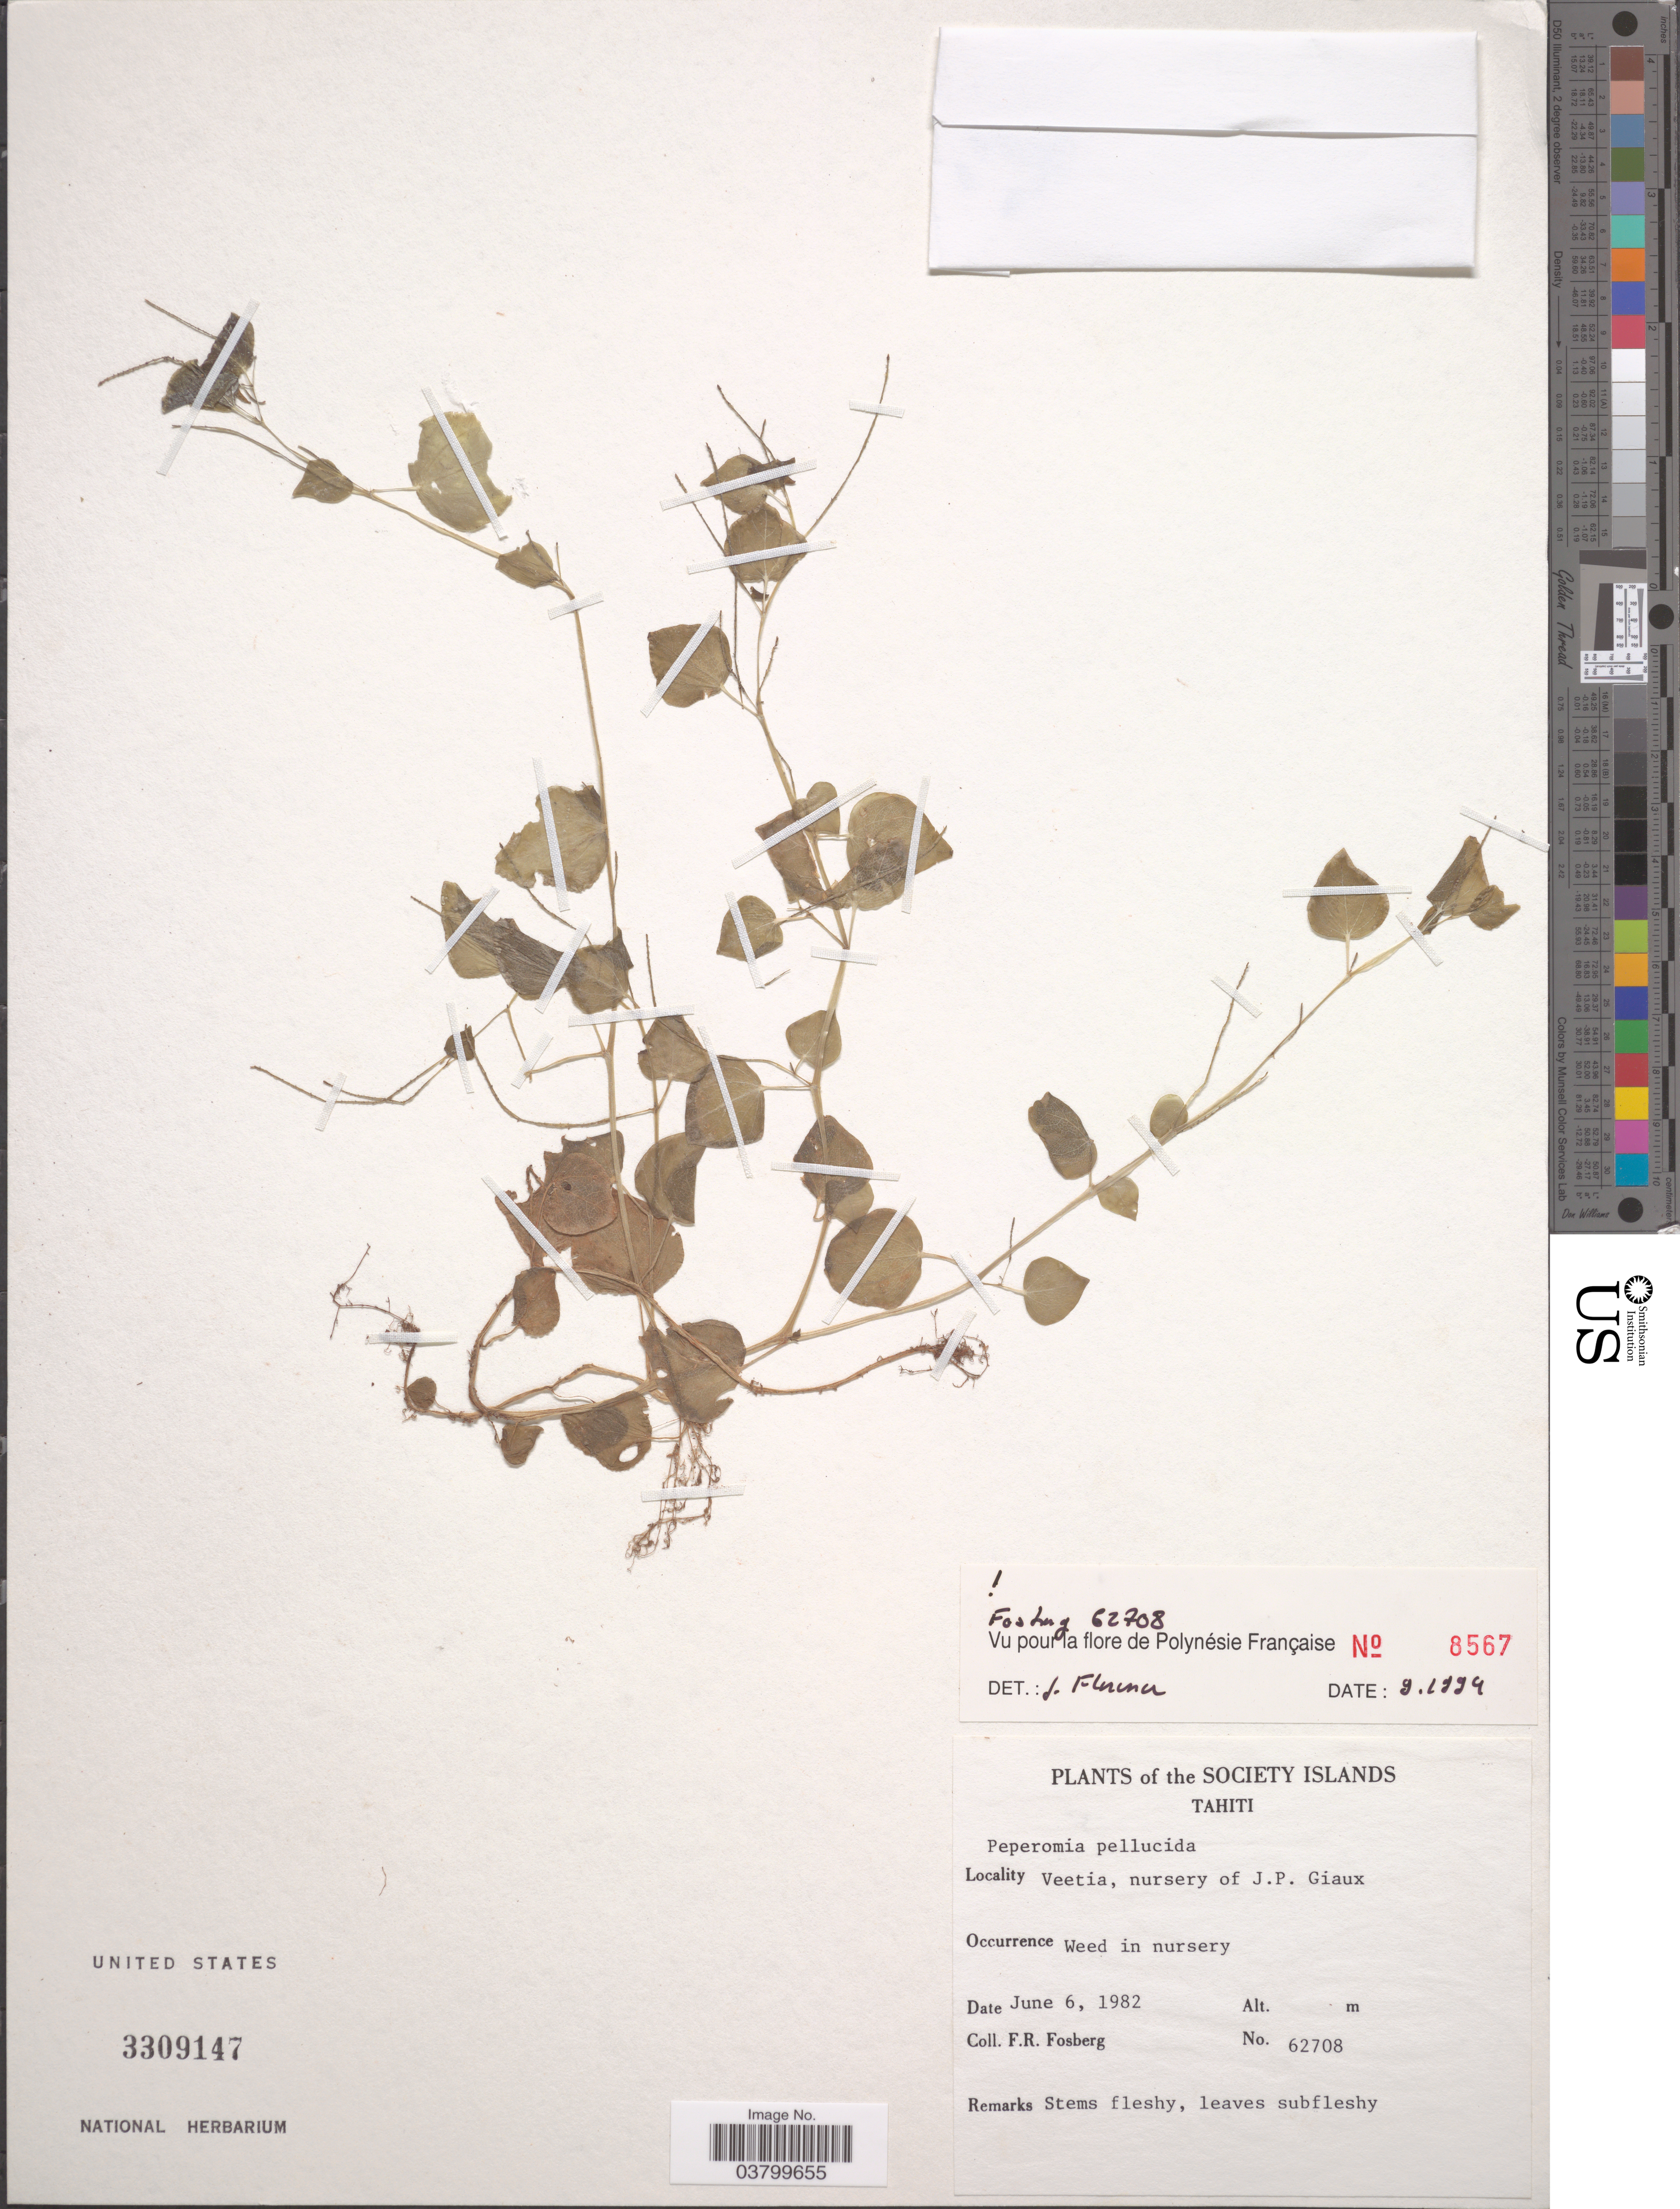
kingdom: Plantae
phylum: Tracheophyta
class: Magnoliopsida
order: Piperales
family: Piperaceae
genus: Peperomia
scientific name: Peperomia pellucida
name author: (L.) Kunth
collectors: F. R. Fosberg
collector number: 62708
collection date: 1982-06-06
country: French Polynesia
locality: The Society Islands. Tahiti. Veetia, nursery of J. P. Giaux.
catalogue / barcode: US 3309147